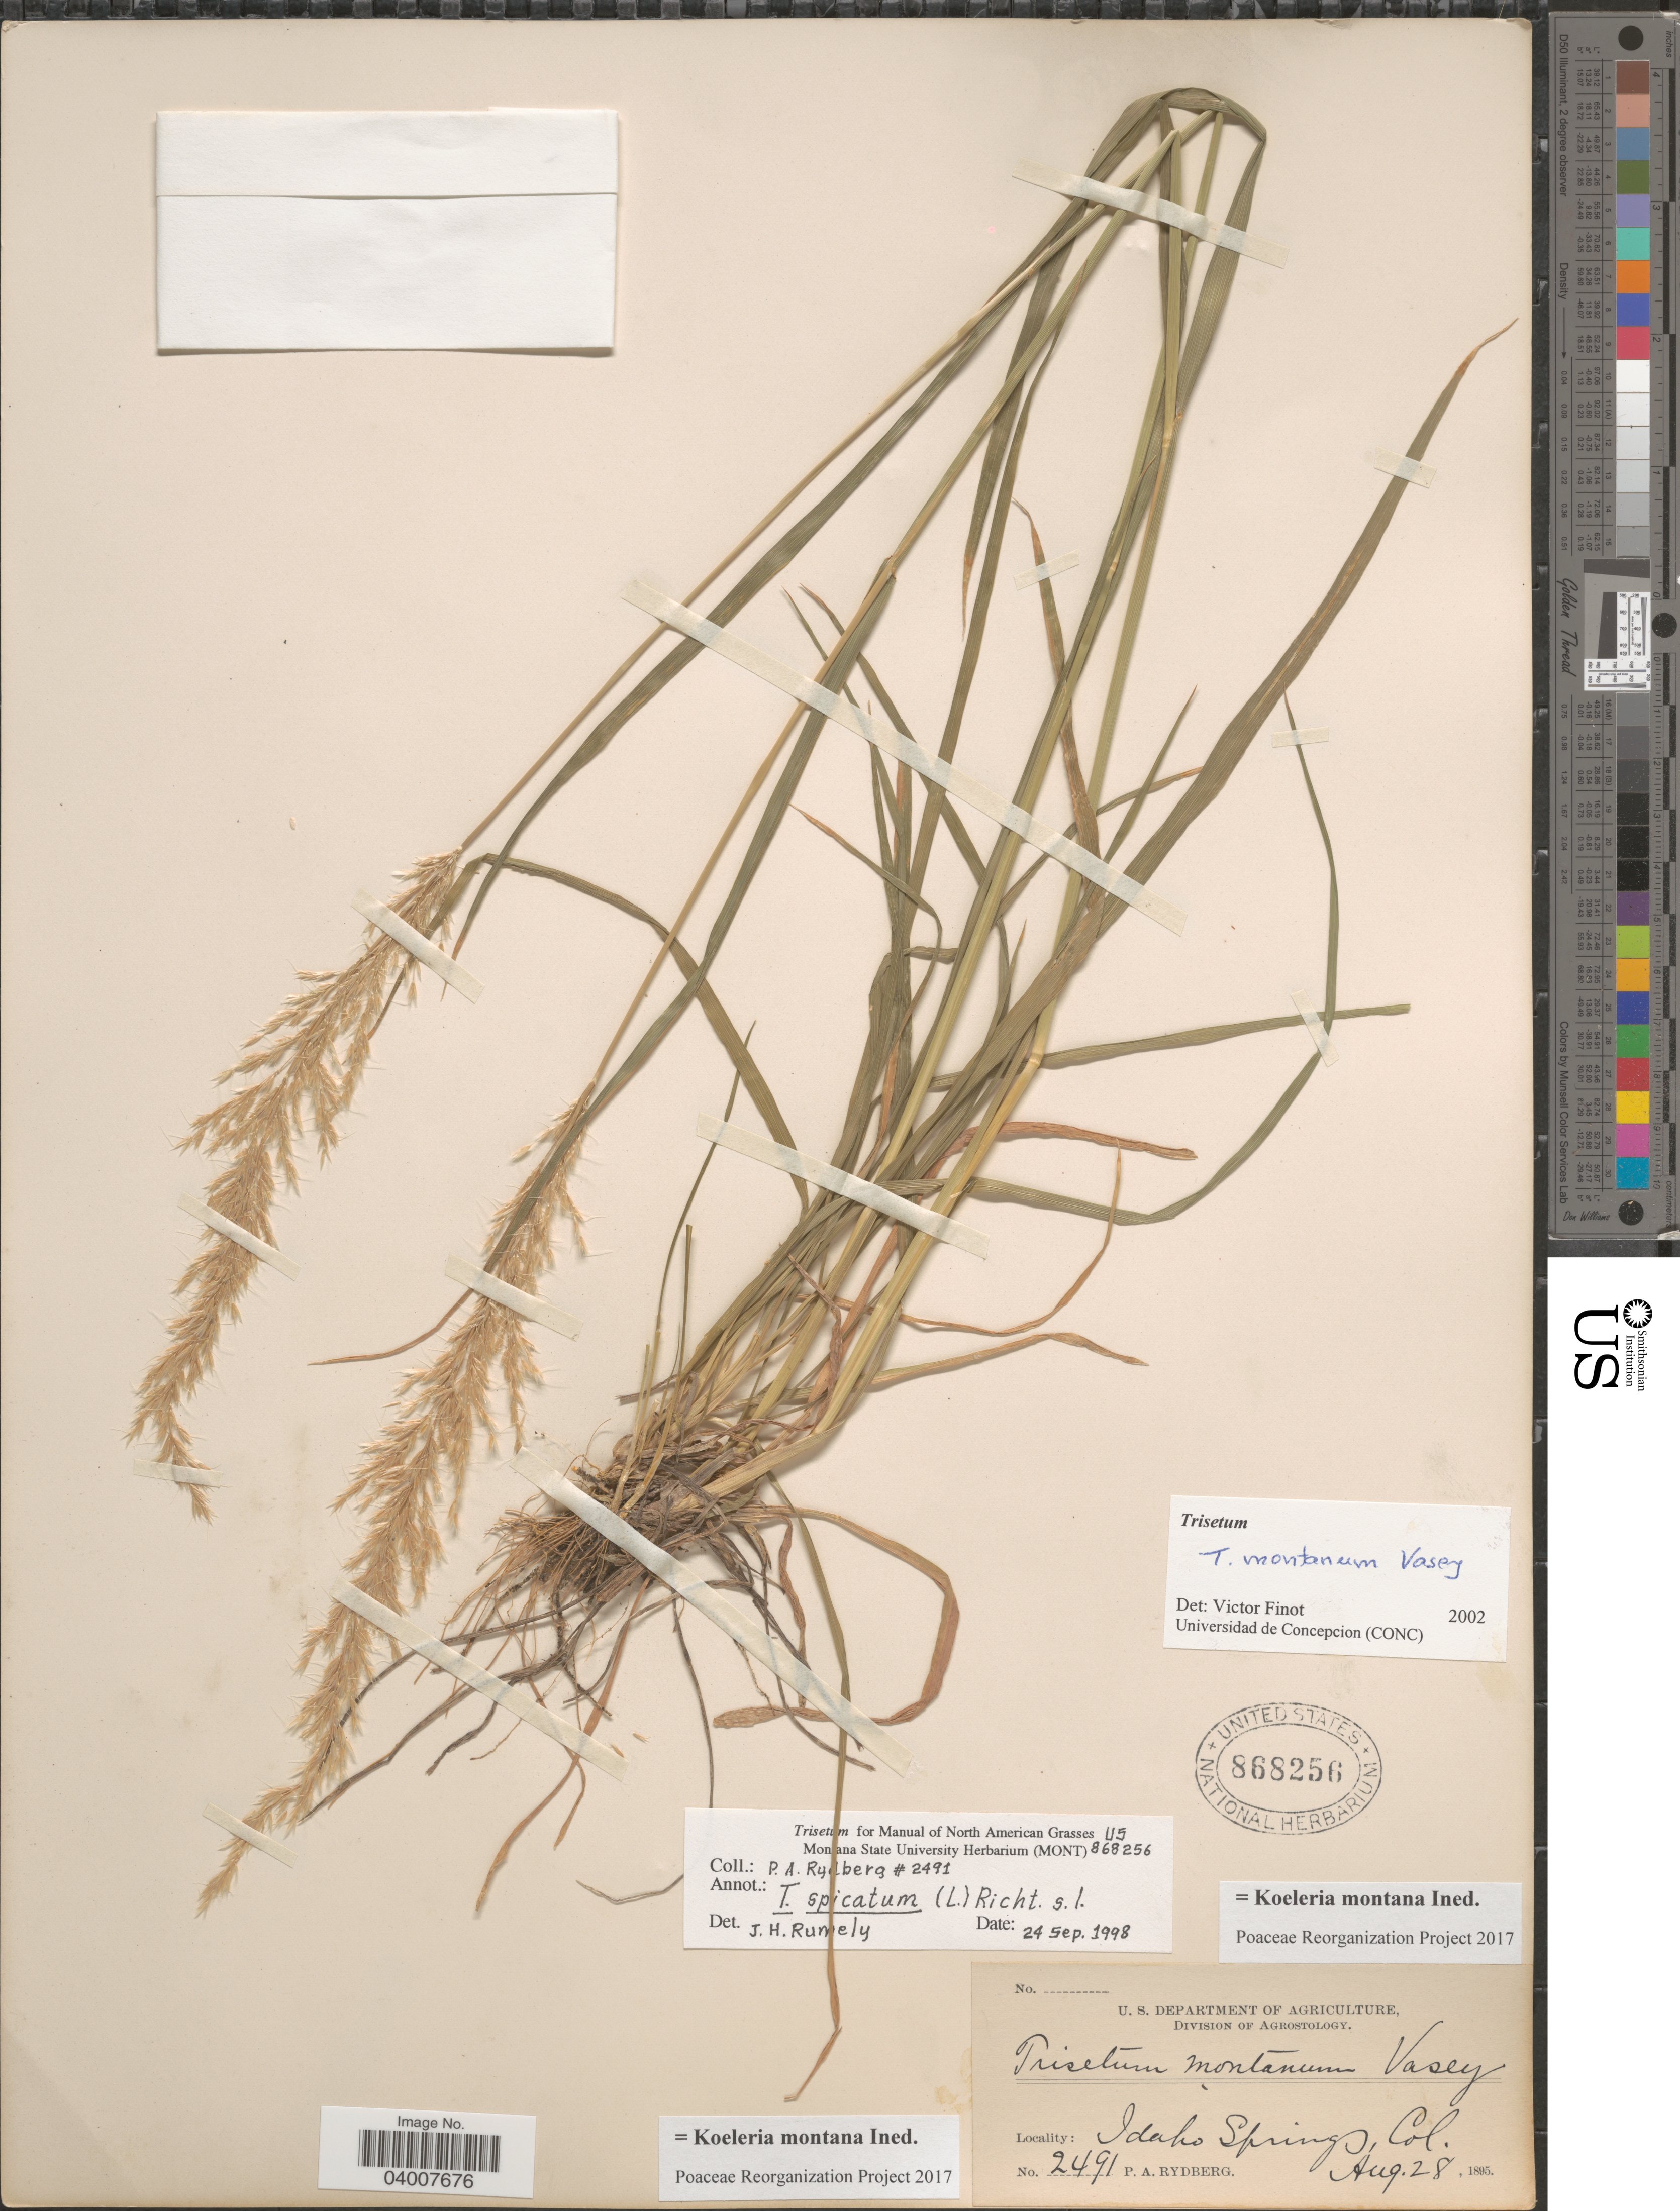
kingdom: Plantae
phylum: Tracheophyta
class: Liliopsida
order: Poales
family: Poaceae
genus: Koeleria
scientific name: Koeleria montana ined.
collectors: P. A. Rydberg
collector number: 2491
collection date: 1895-08-28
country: United States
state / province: Colorado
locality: Idaho Springs.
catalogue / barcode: US 868256